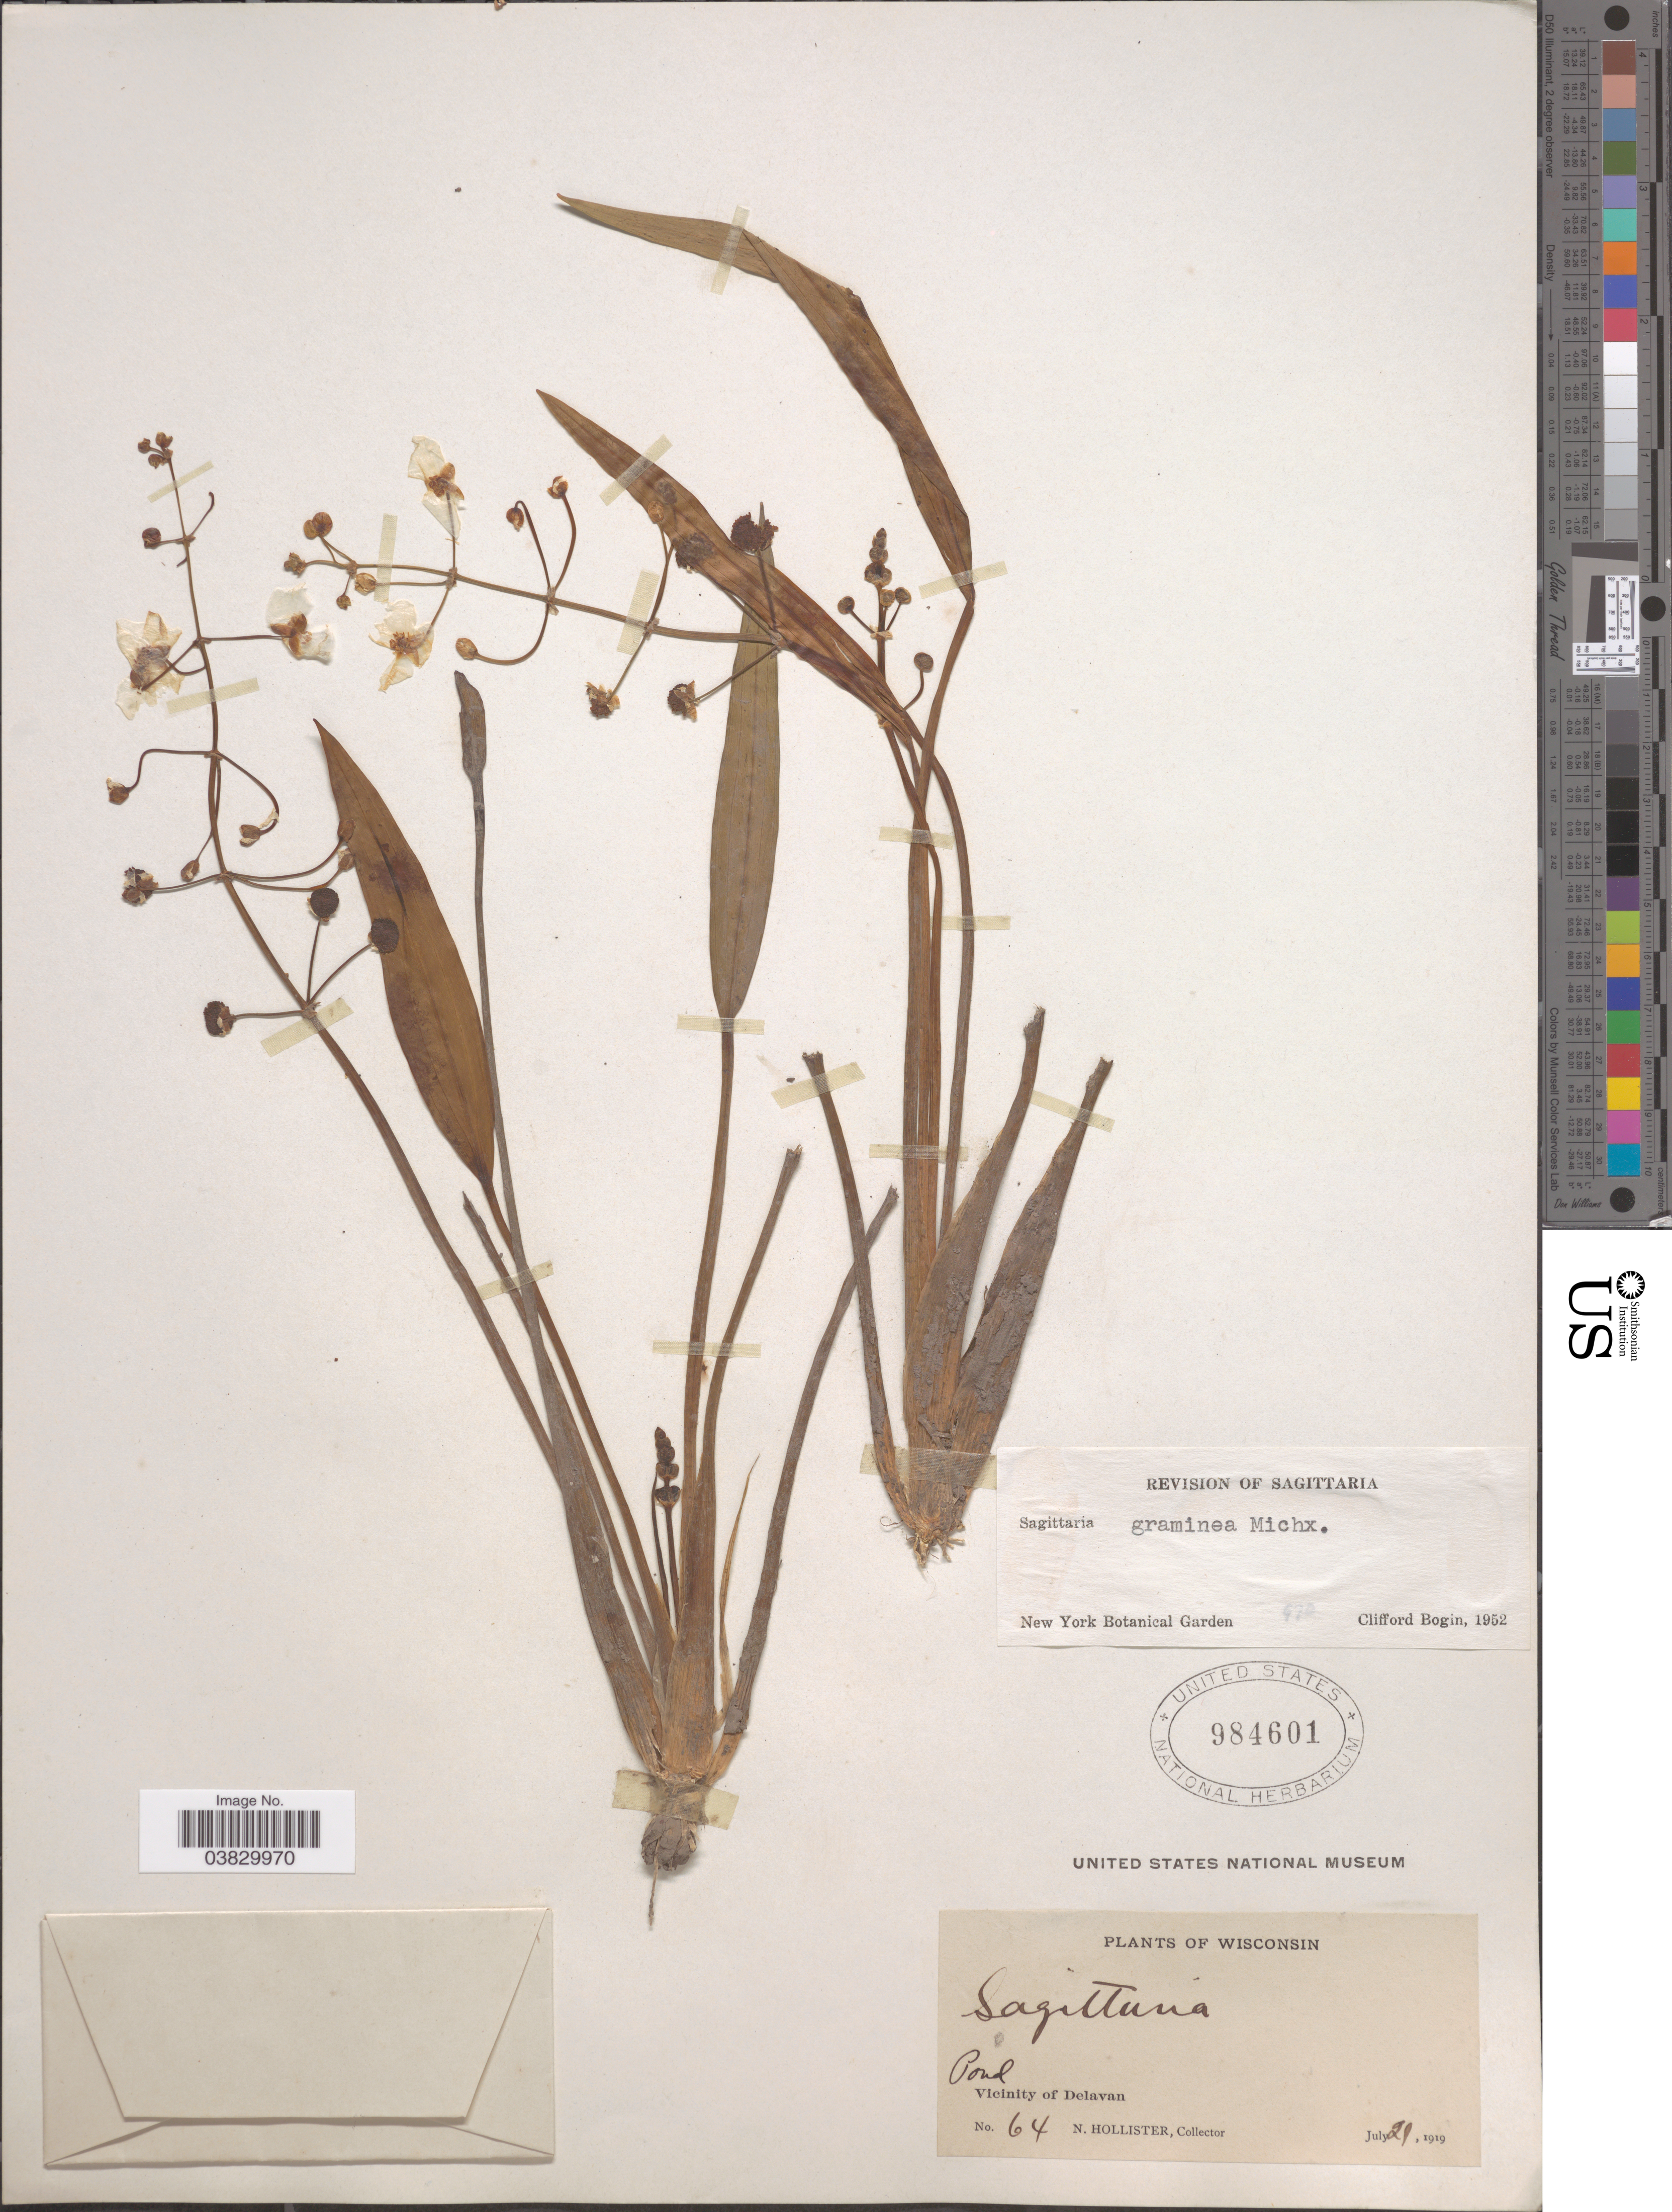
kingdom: Plantae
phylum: Tracheophyta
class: Liliopsida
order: Alismatales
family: Alismataceae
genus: Sagittaria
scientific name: Sagittaria graminea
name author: Michx.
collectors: N. Hollister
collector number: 64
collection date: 1919-07-21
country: United States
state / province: Wisconsin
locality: Pond. Vicinity of Delavan.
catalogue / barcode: US 984601